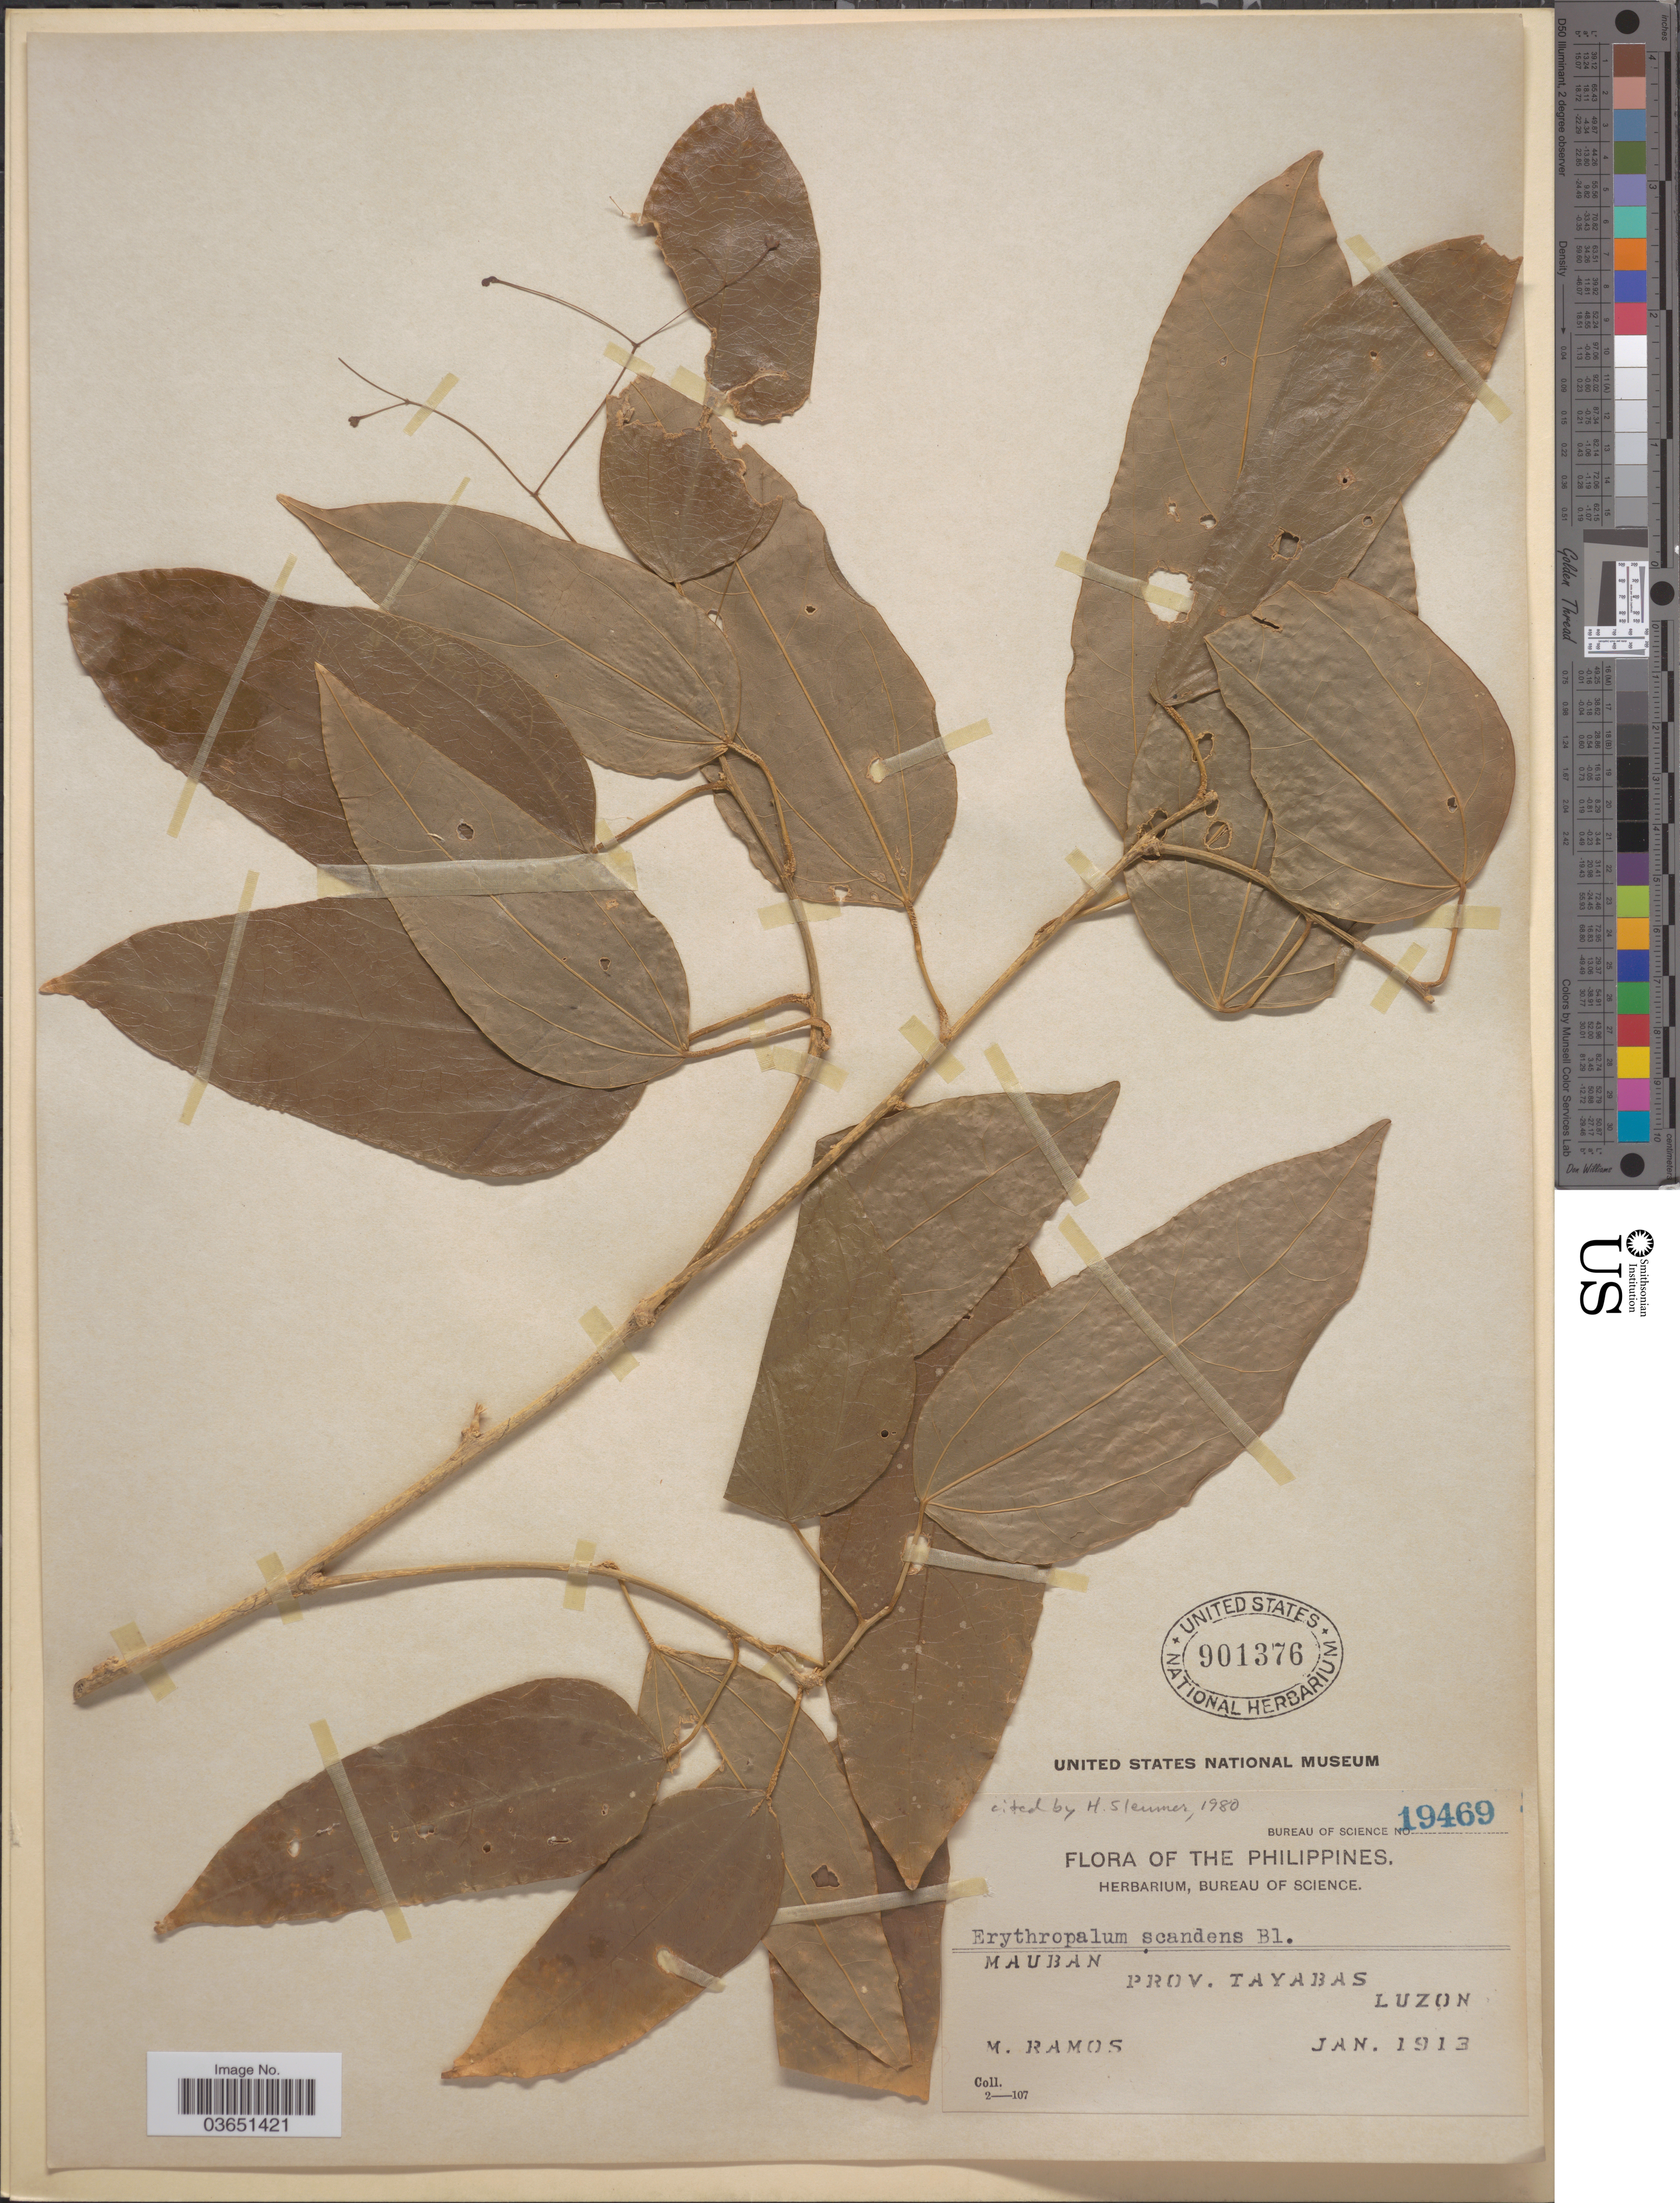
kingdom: Plantae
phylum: Tracheophyta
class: Magnoliopsida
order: Santalales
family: Erythropalaceae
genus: Erythropalum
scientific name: Erythropalum scandens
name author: Blume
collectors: M. Ramos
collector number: Bureau of Science 19469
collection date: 1913-01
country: Philippines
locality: Mauban. Prov. Tayabas. Luzon.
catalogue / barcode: US 901376